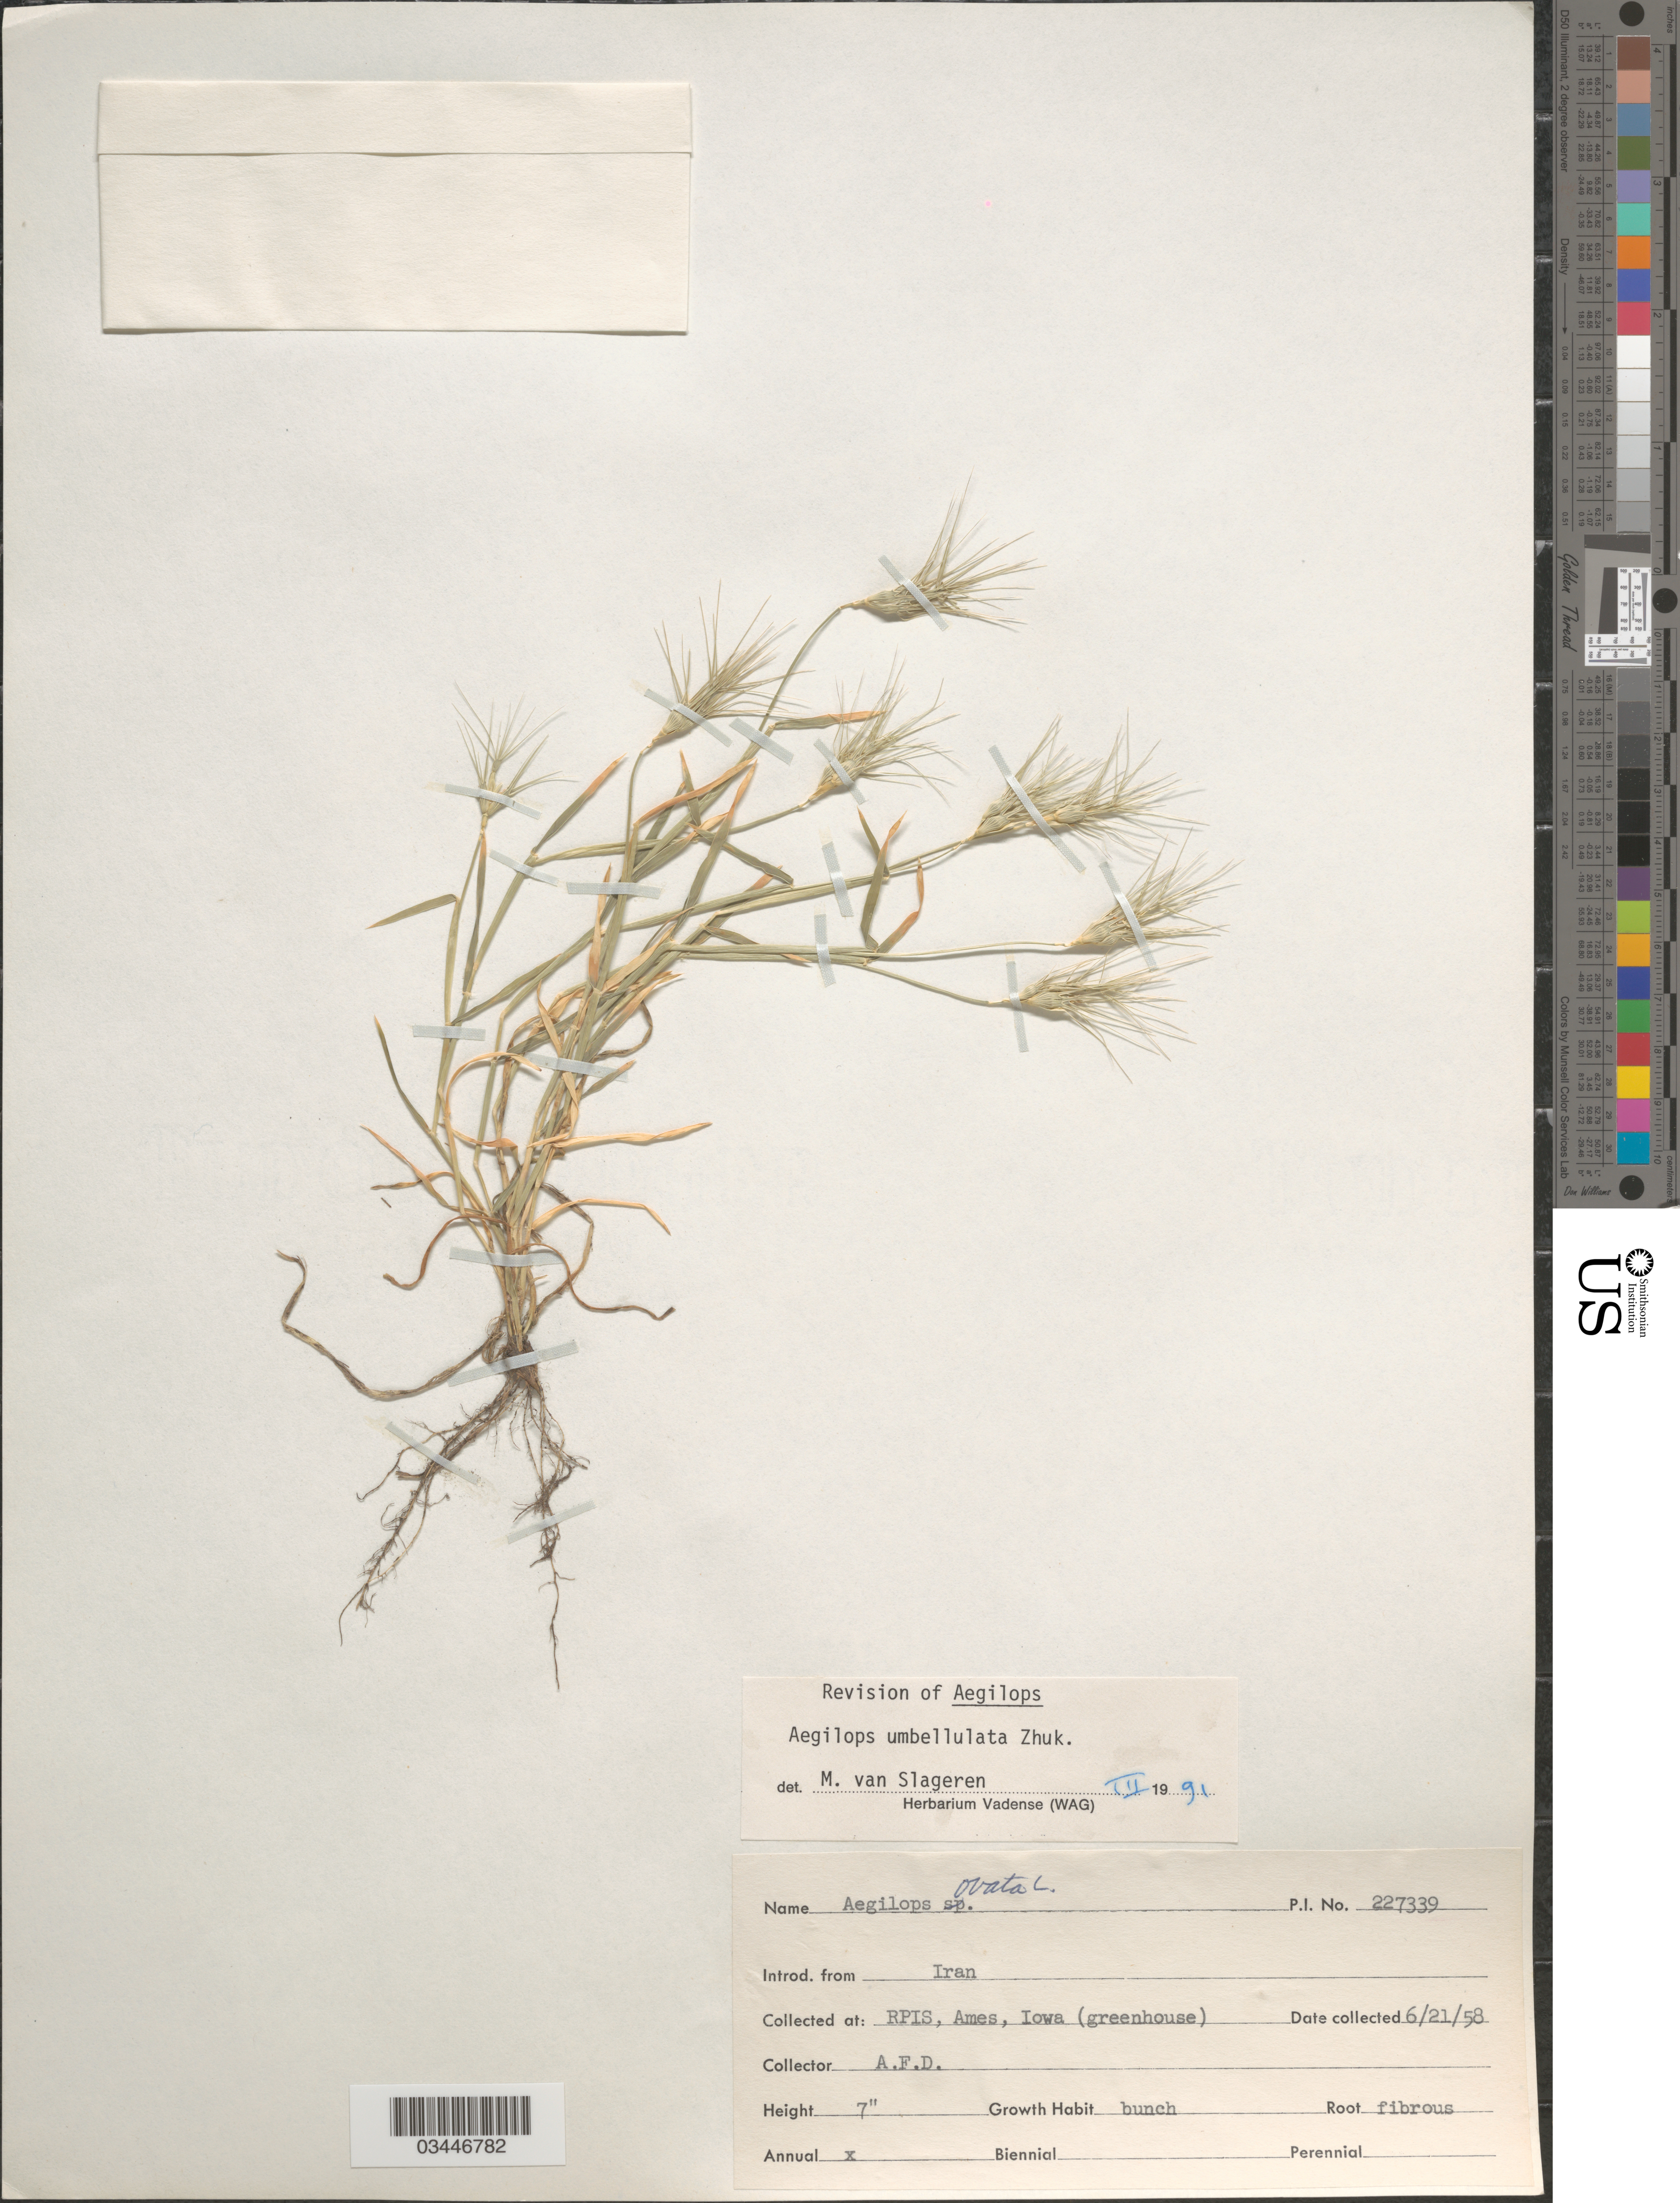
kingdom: Plantae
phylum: Tracheophyta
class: Liliopsida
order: Poales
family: Poaceae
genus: Aegilops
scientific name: Aegilops umbellulata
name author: Zhuk.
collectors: A. D.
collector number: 227339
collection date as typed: Transcribed d/m/y: 21/6/58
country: United States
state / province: Iowa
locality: RPIS, Ames (greenhouse).